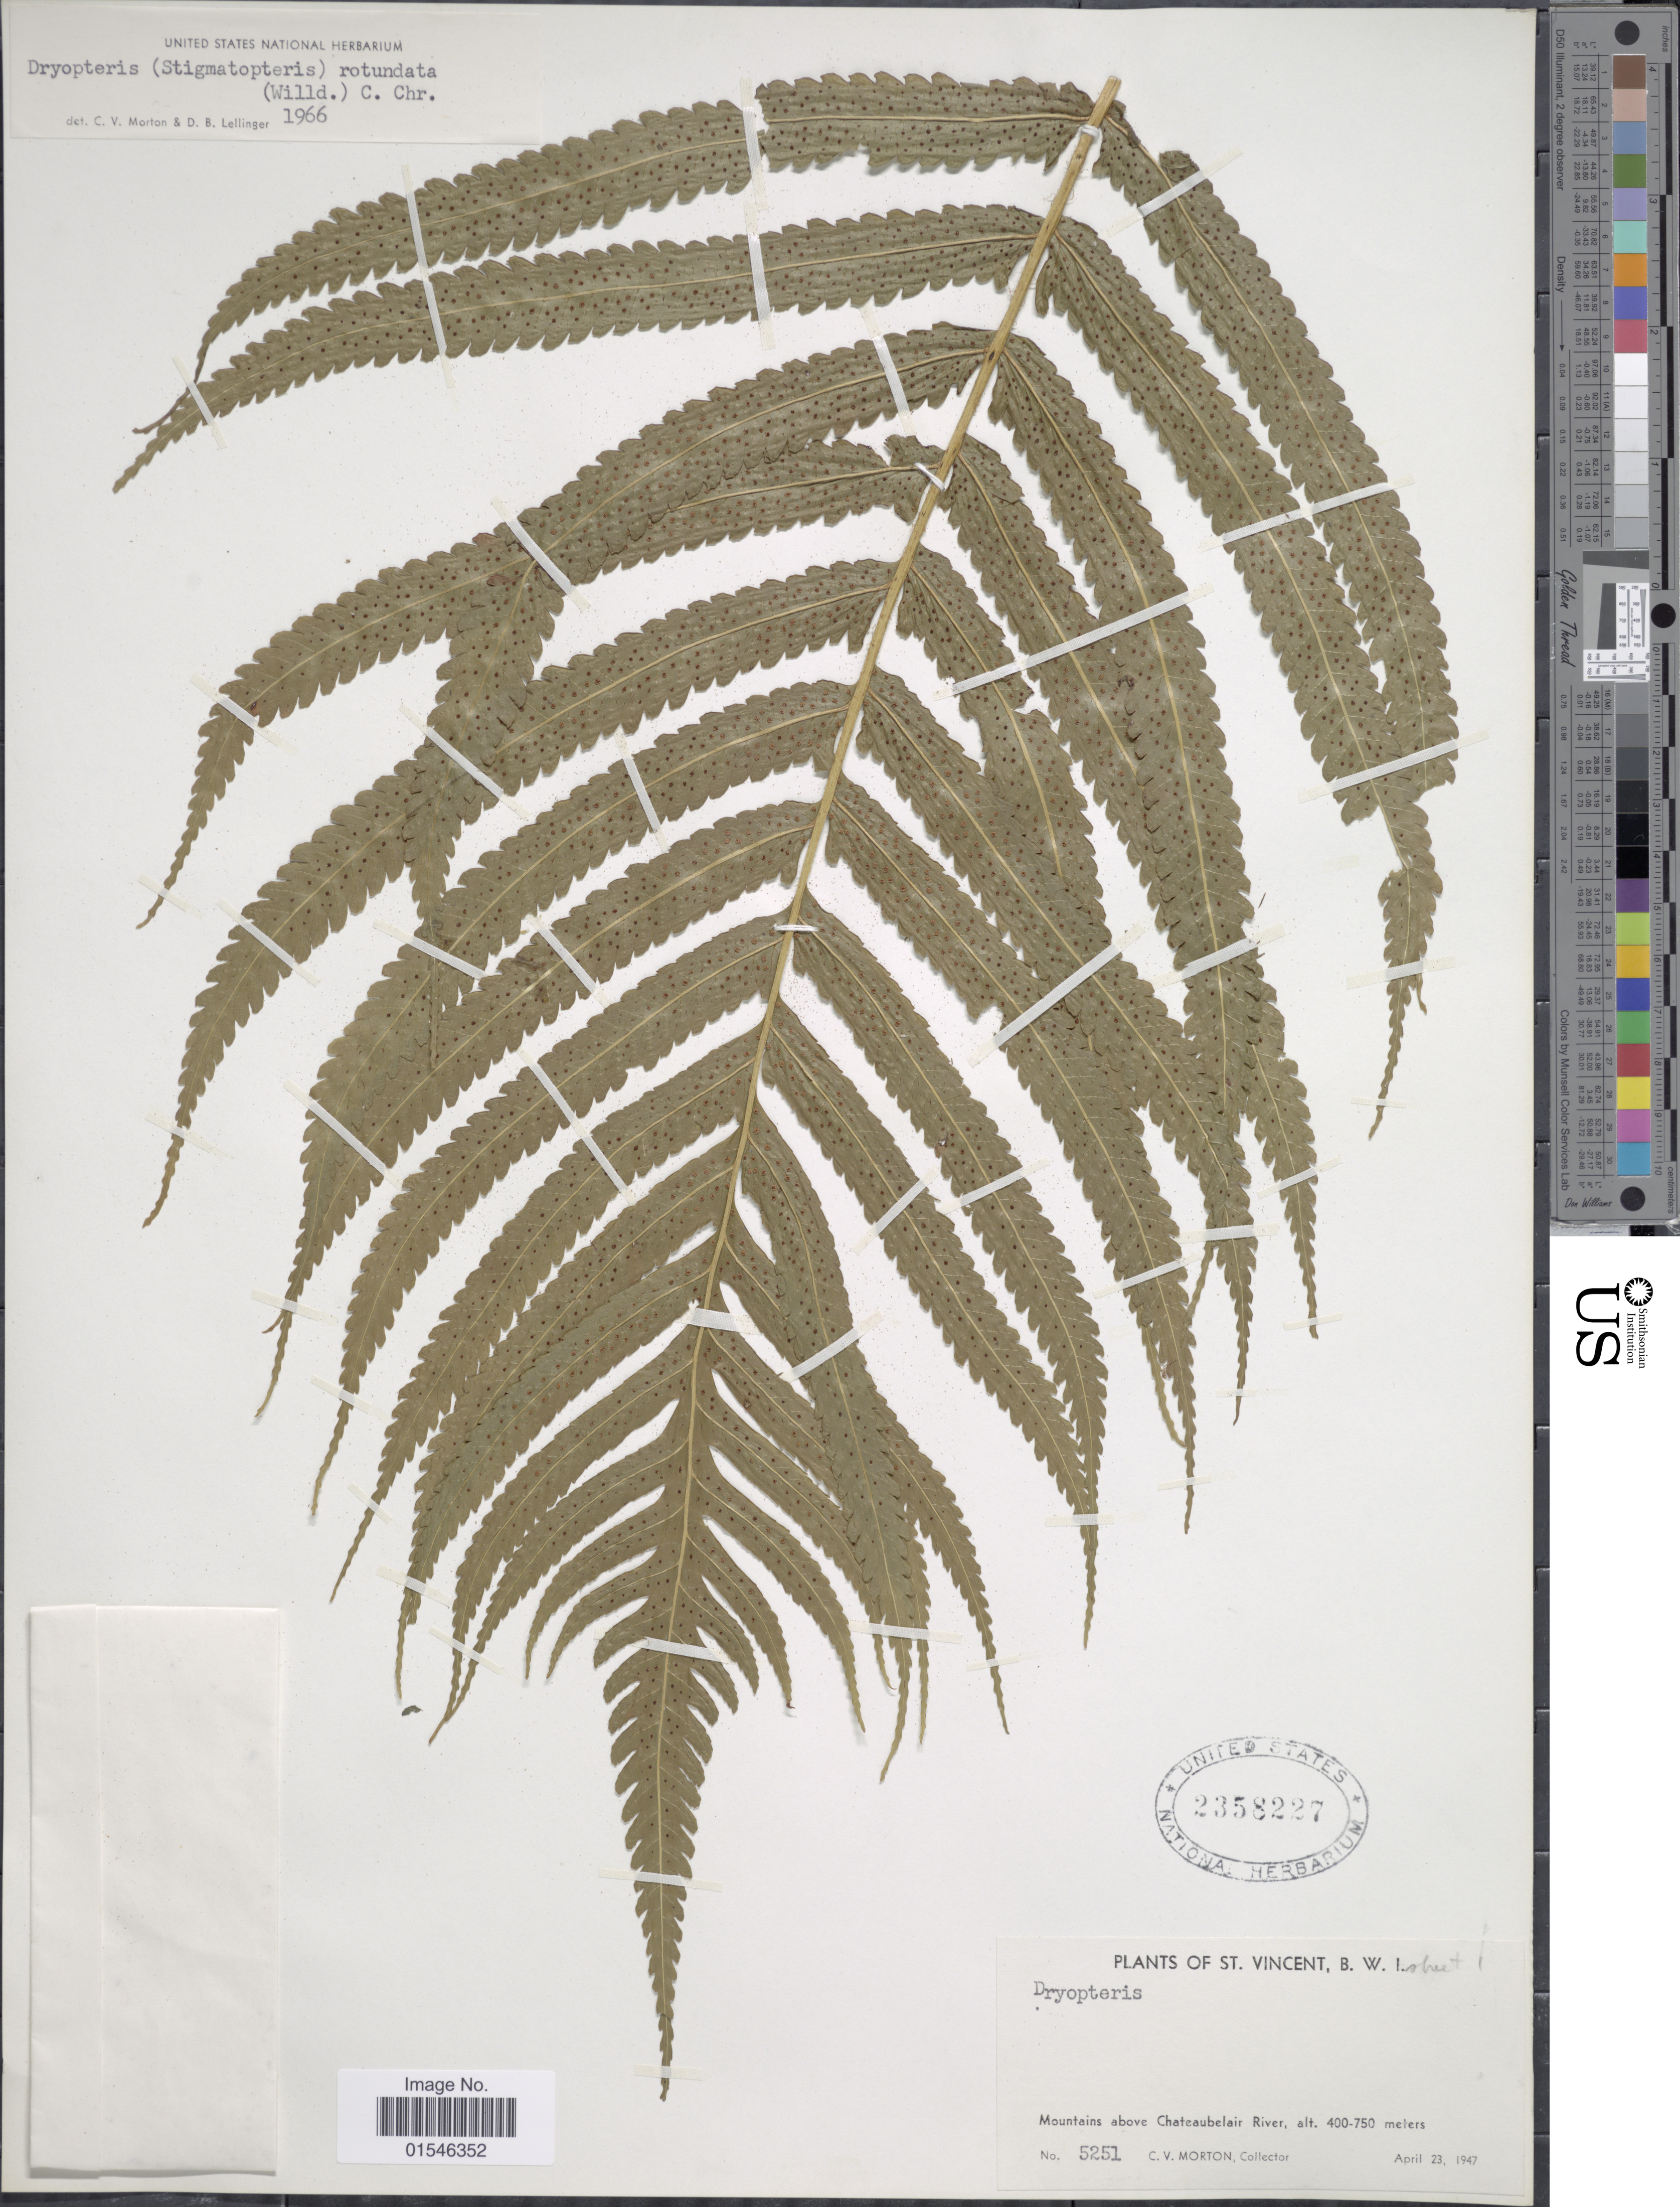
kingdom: Plantae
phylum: Tracheophyta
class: Polypodiopsida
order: Polypodiales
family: Dryopteridaceae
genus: Stigmatopteris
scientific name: Stigmatopteris rotundata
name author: (Willd.) C. Chr.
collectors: C. V. Morton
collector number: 5251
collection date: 1947-04-23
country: St. Vincent - Grenadines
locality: St Vincent, B.W.I., Mountains above Chateaubelair River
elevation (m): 400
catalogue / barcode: US 2358227